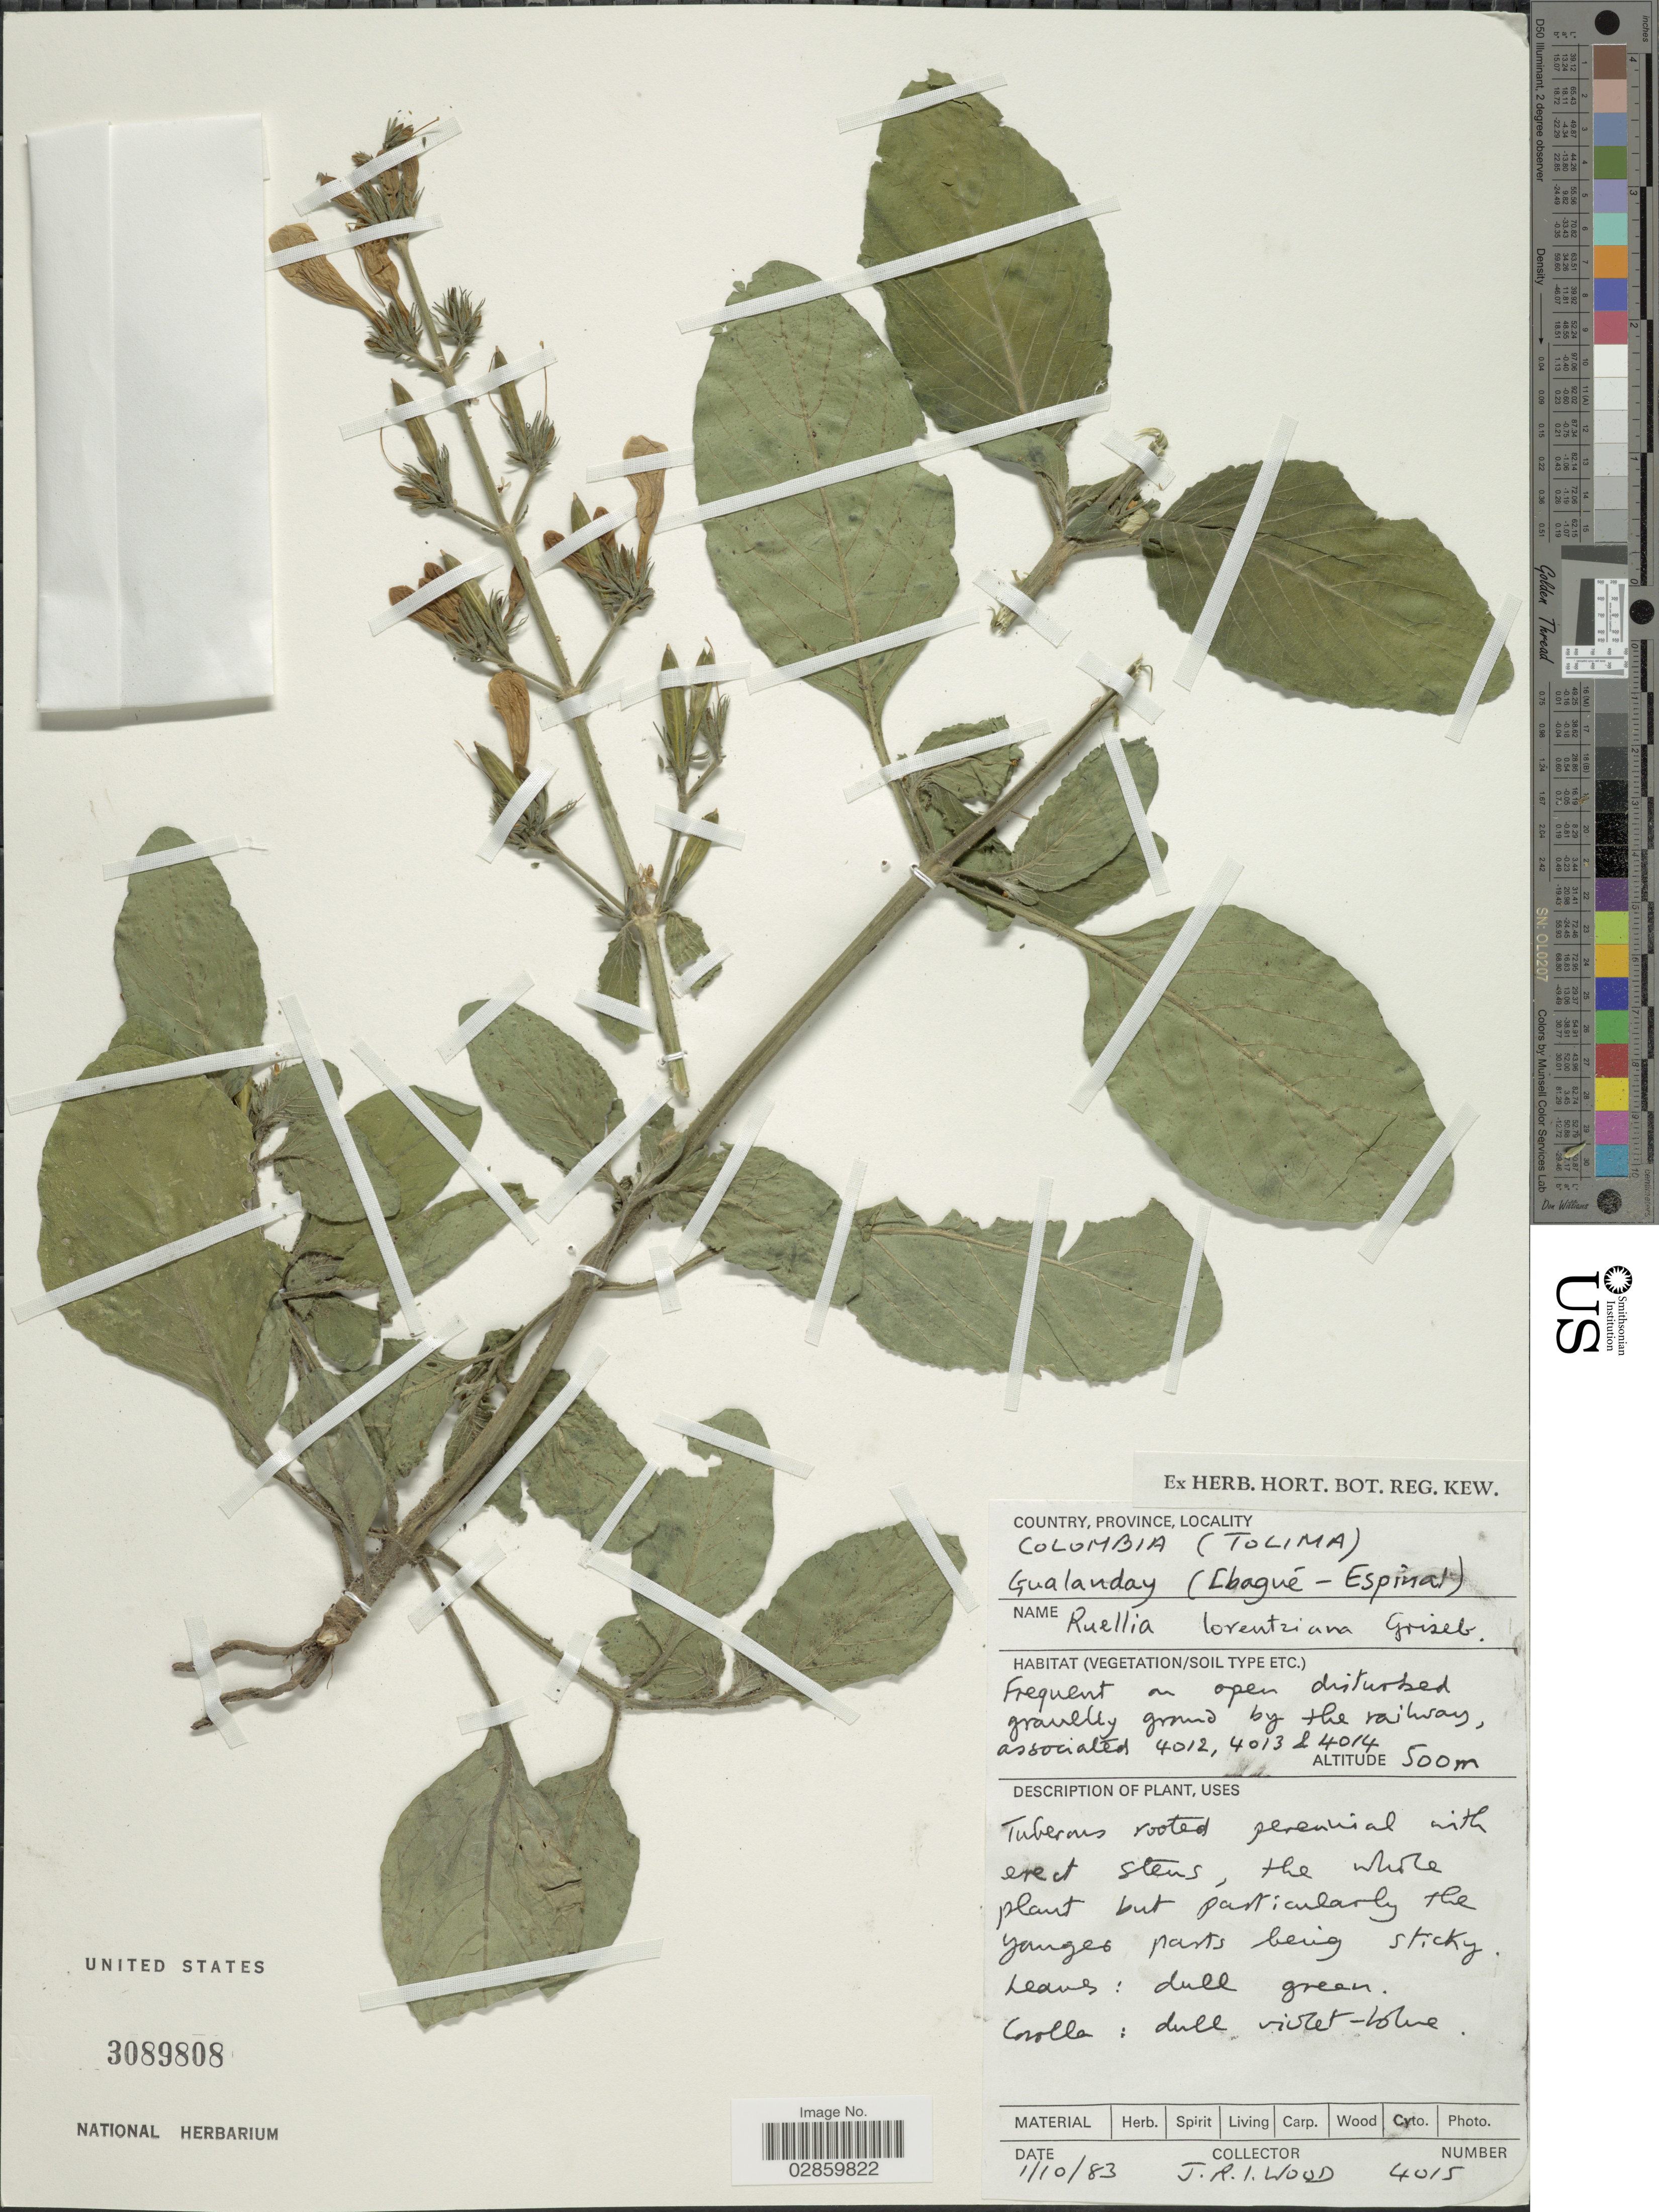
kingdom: Plantae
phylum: Tracheophyta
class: Magnoliopsida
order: Lamiales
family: Acanthaceae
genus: Ruellia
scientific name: Ruellia ciliatiflora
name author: Hook.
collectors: J. R. I. Wood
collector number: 4015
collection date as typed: Transcribed d/m/y: 1/10/83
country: Colombia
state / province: Tolima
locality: Gualanday (Ibagué-Espina).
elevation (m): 500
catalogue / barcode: US 3089808